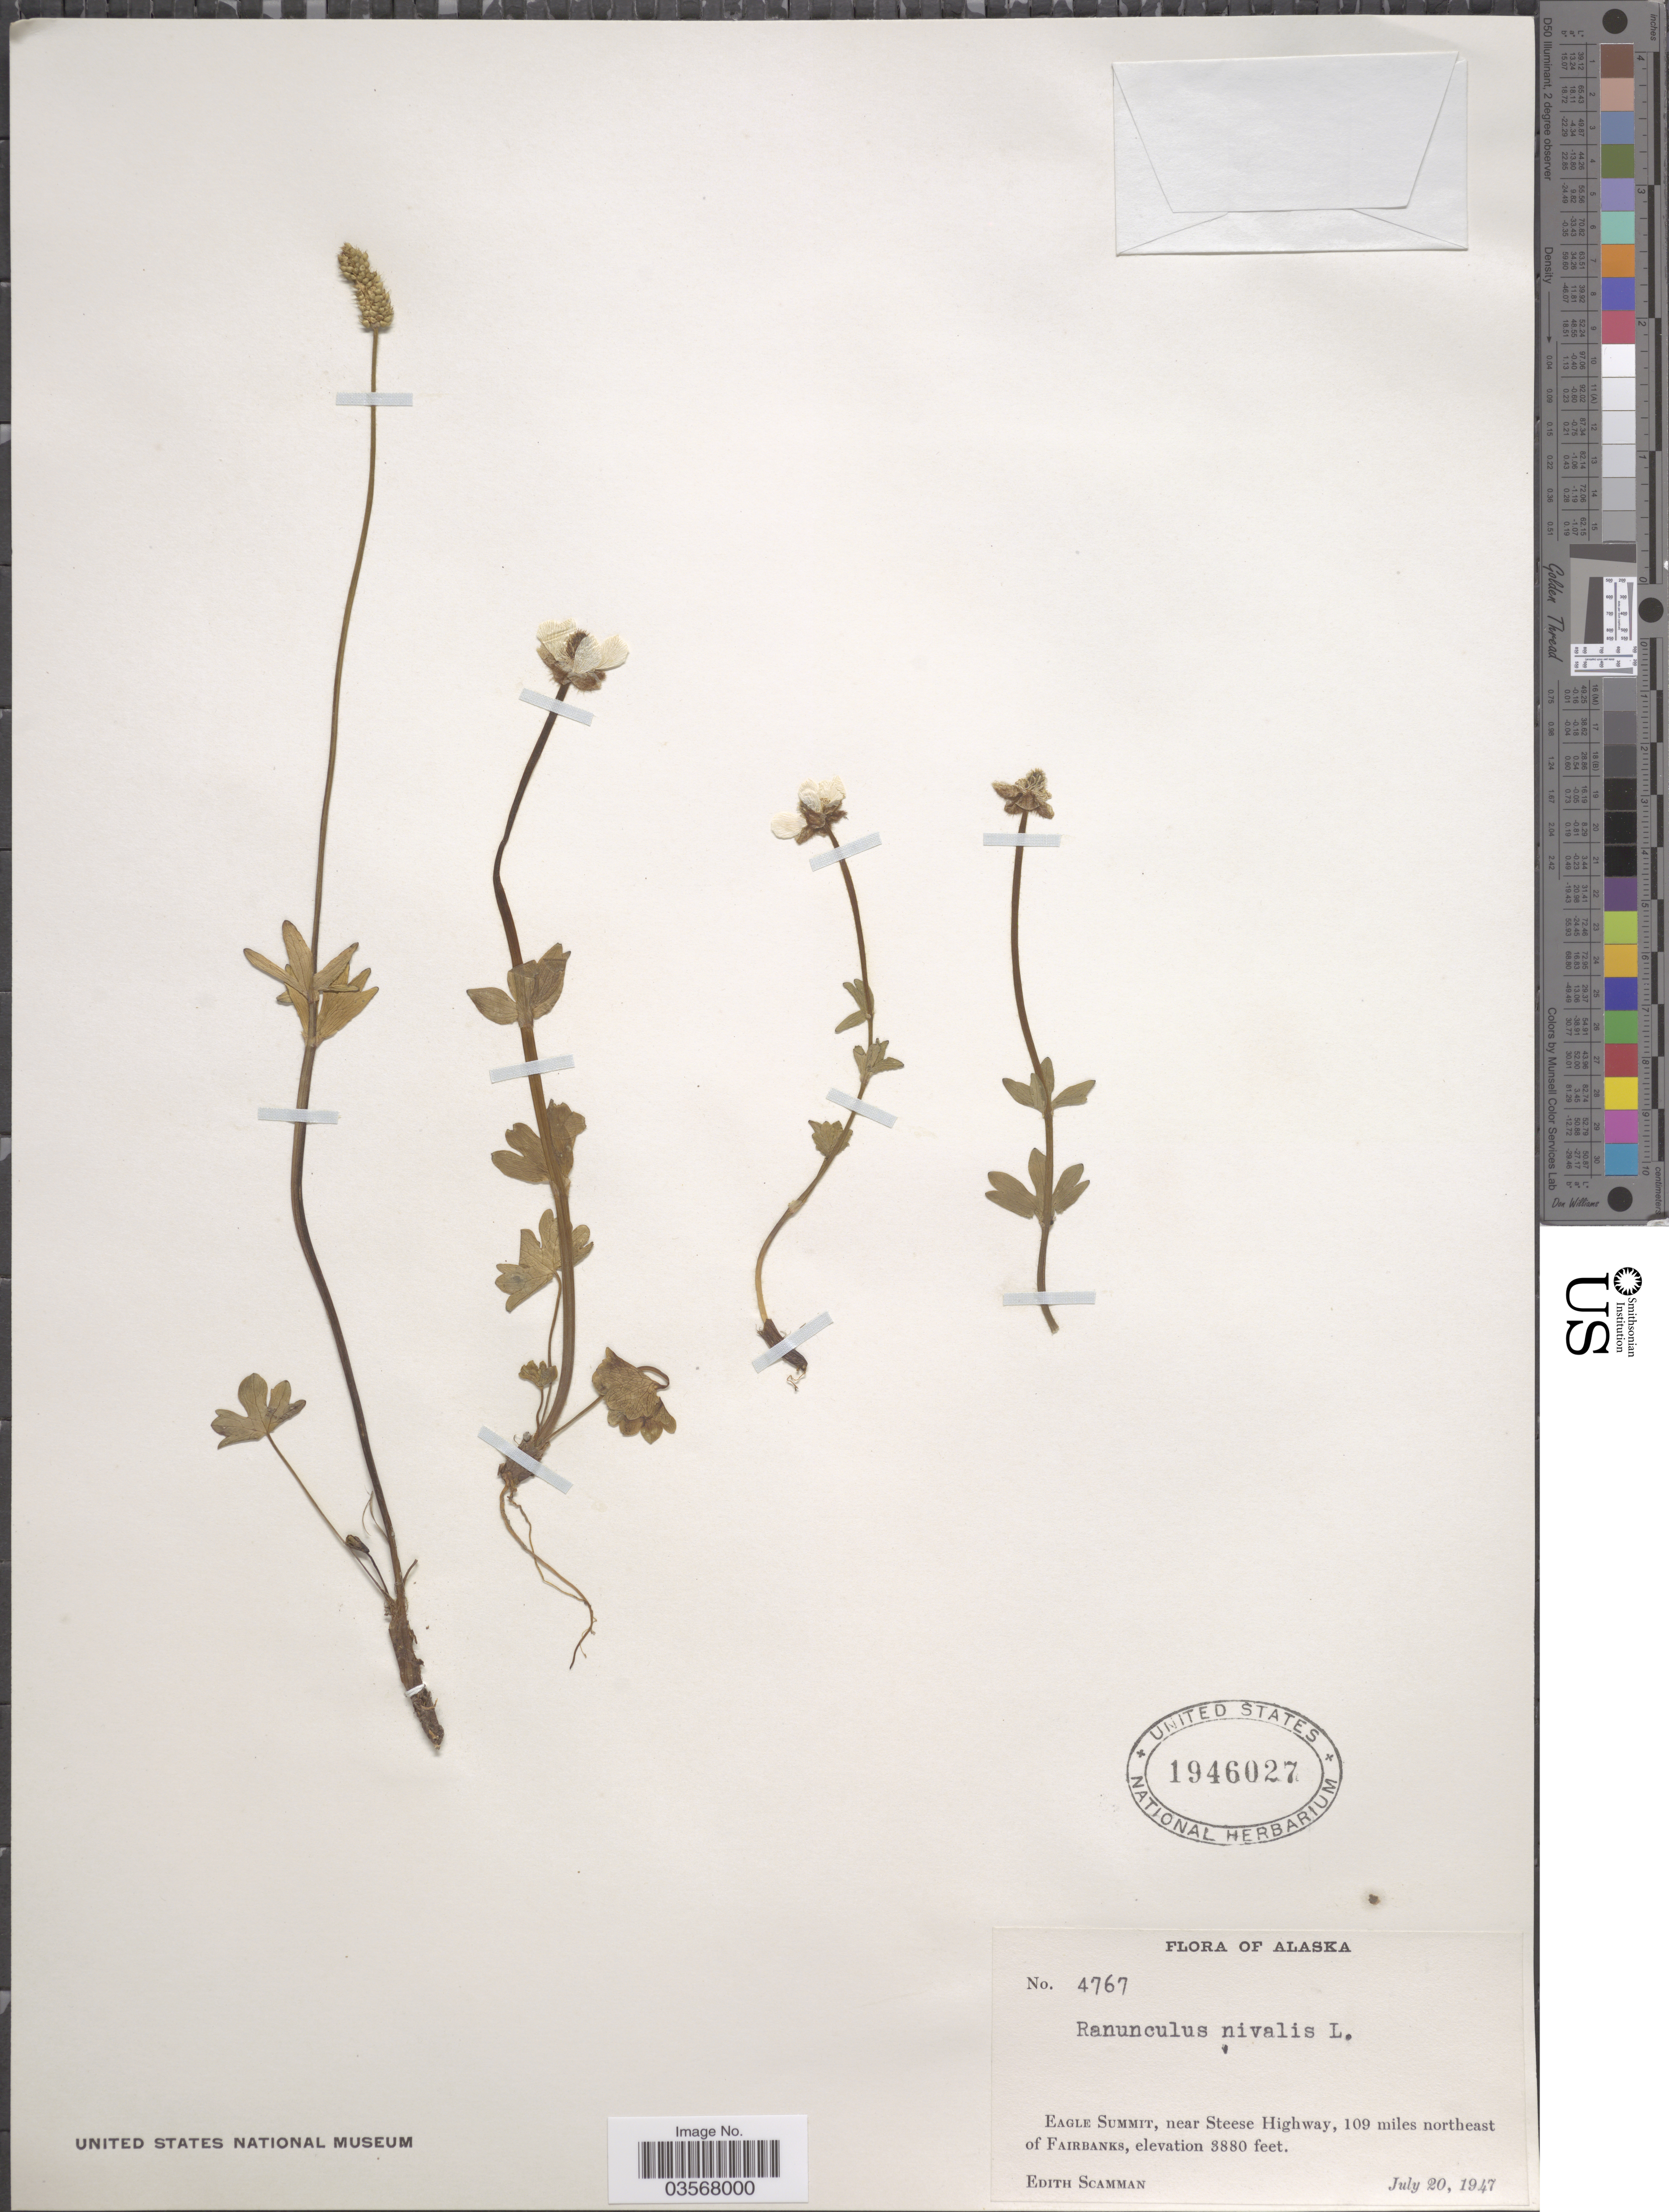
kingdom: Plantae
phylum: Tracheophyta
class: Magnoliopsida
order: Ranunculales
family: Ranunculaceae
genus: Ranunculus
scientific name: Ranunculus nivalis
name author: L.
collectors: E. Scamman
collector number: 4767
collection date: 1947-07-20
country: United States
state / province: Alaska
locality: Eagle Summit, near Steese Highway, 109 miles northeast of Fairbanks.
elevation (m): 1183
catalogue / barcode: US 1946027